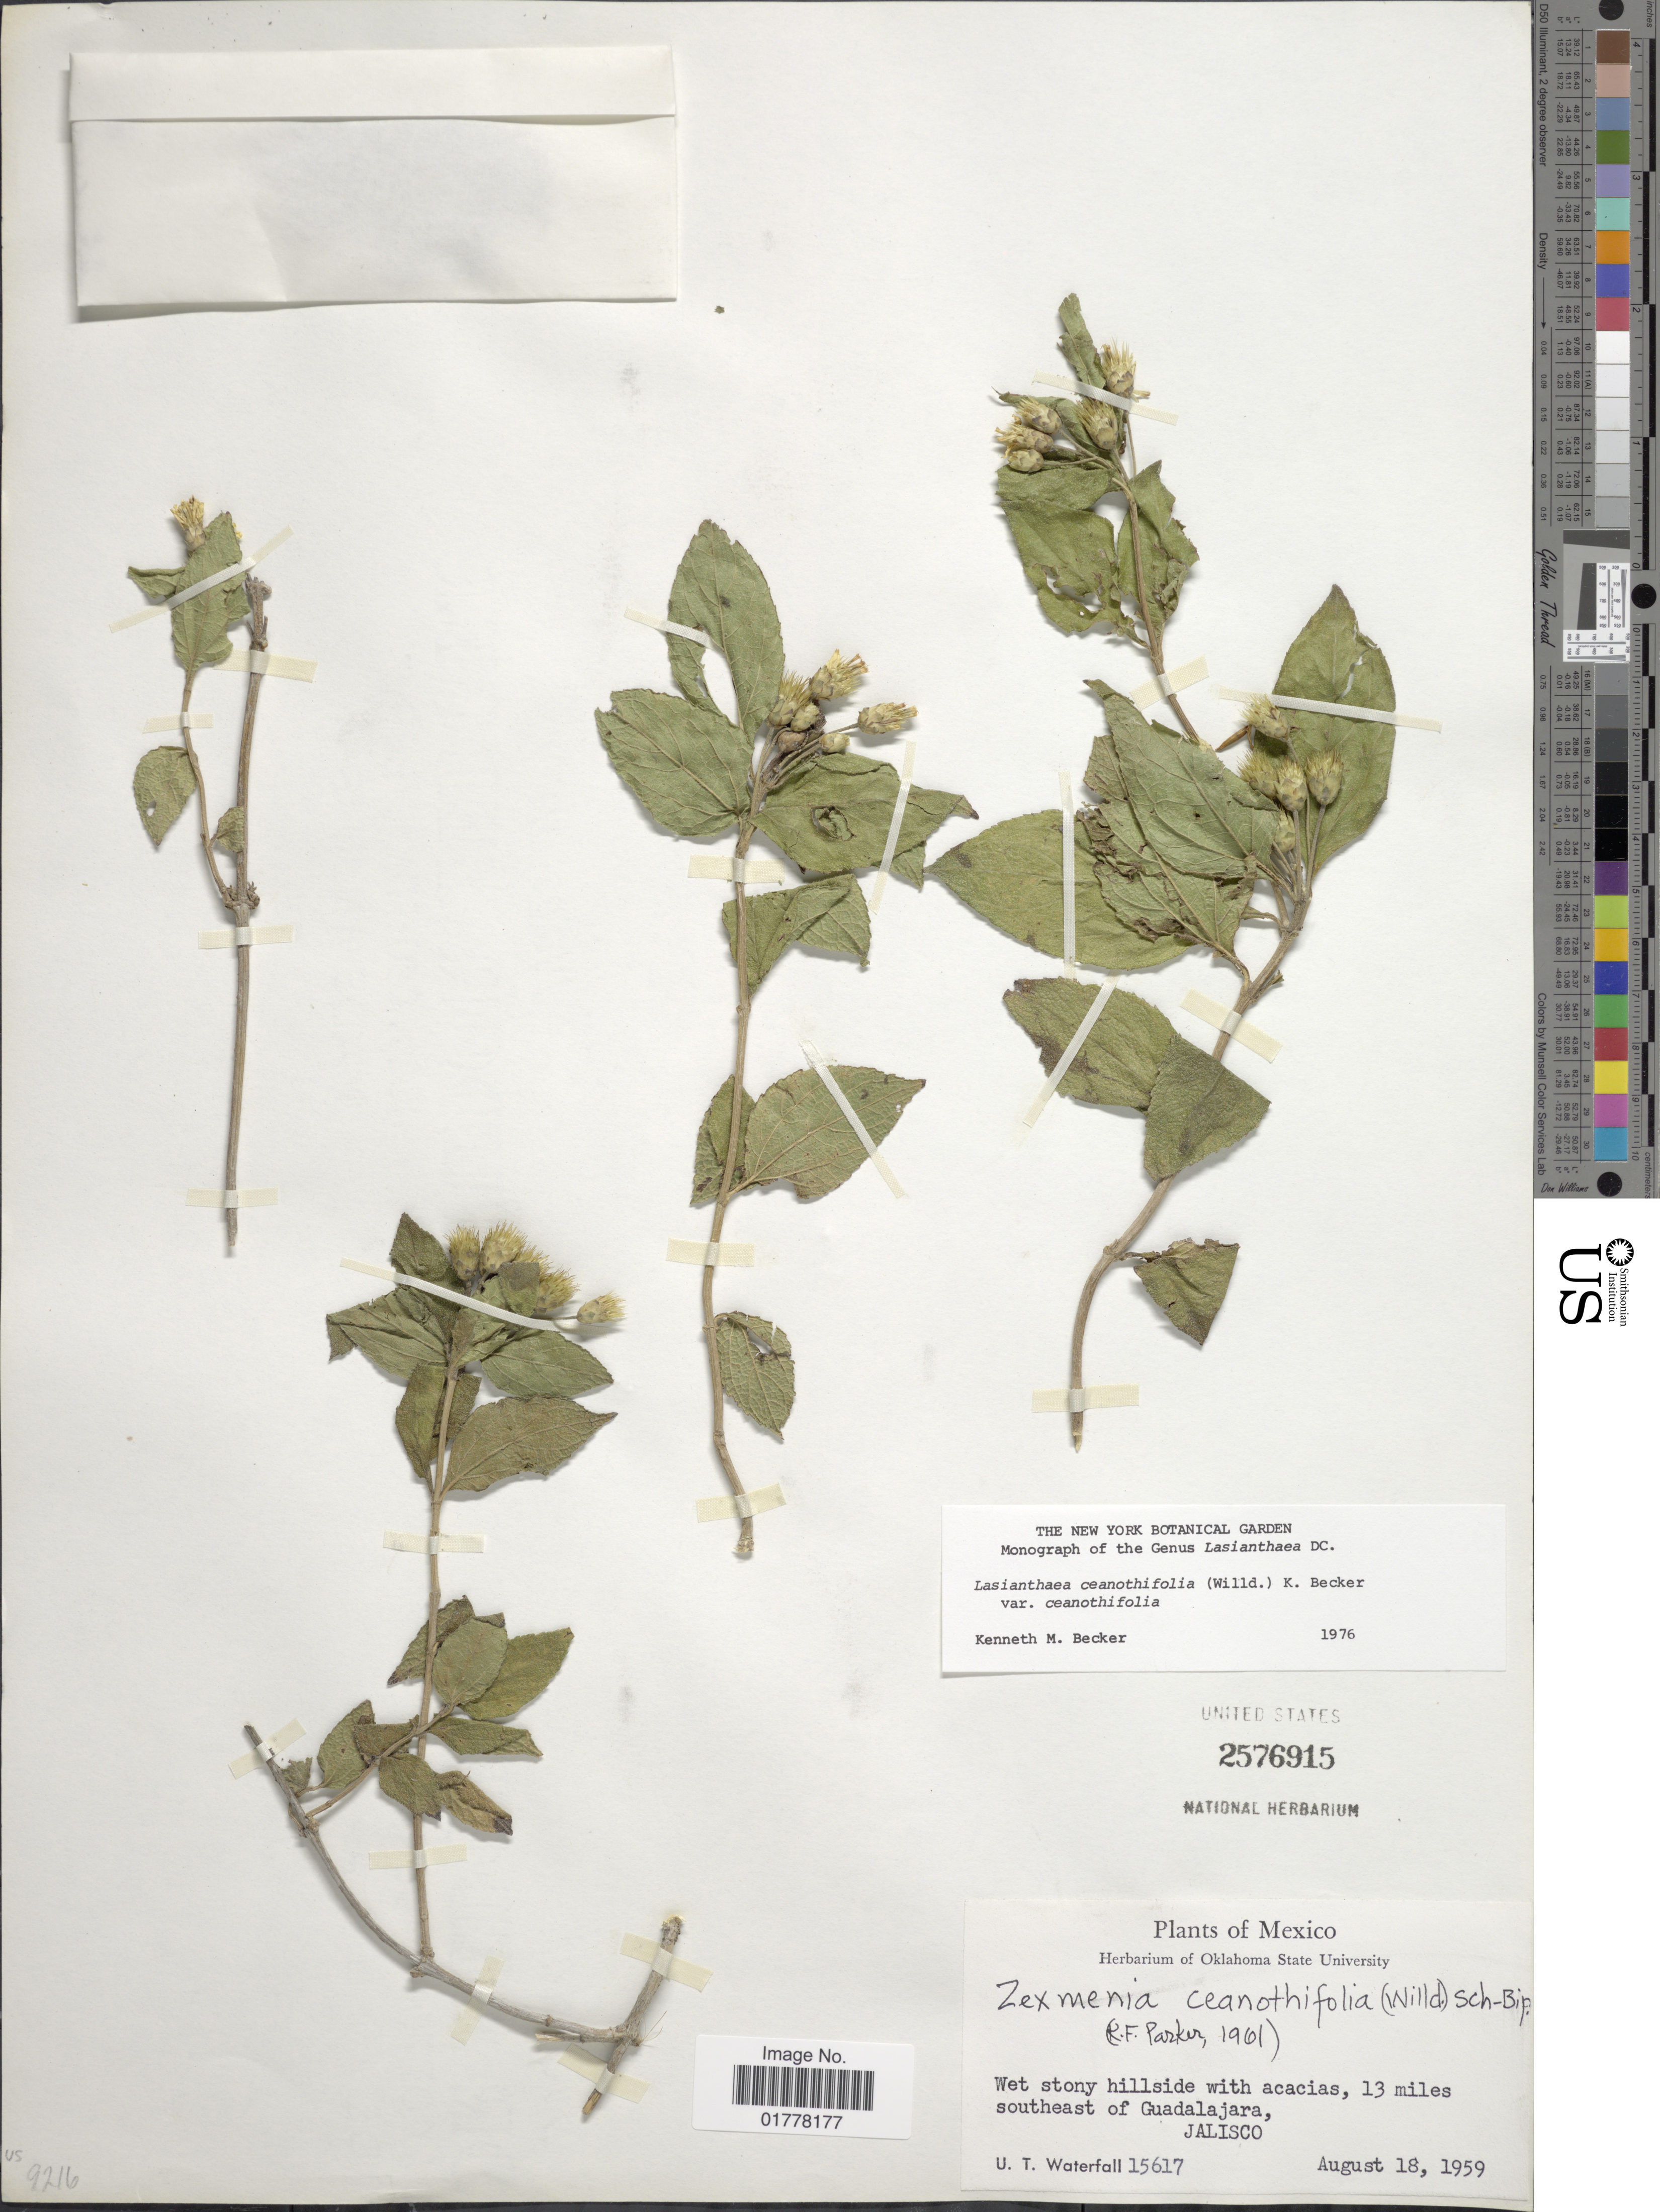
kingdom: Plantae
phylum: Tracheophyta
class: Magnoliopsida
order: Asterales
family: Asteraceae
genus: Lasianthaea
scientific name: Lasianthaea ceanothifolia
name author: (Willd.) K.M. Becker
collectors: U. T. Waterfall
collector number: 15617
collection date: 1959-08-18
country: Mexico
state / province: Jalisco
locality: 13 miles southeast of Guadalajara, Jalisco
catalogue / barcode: US 2576915